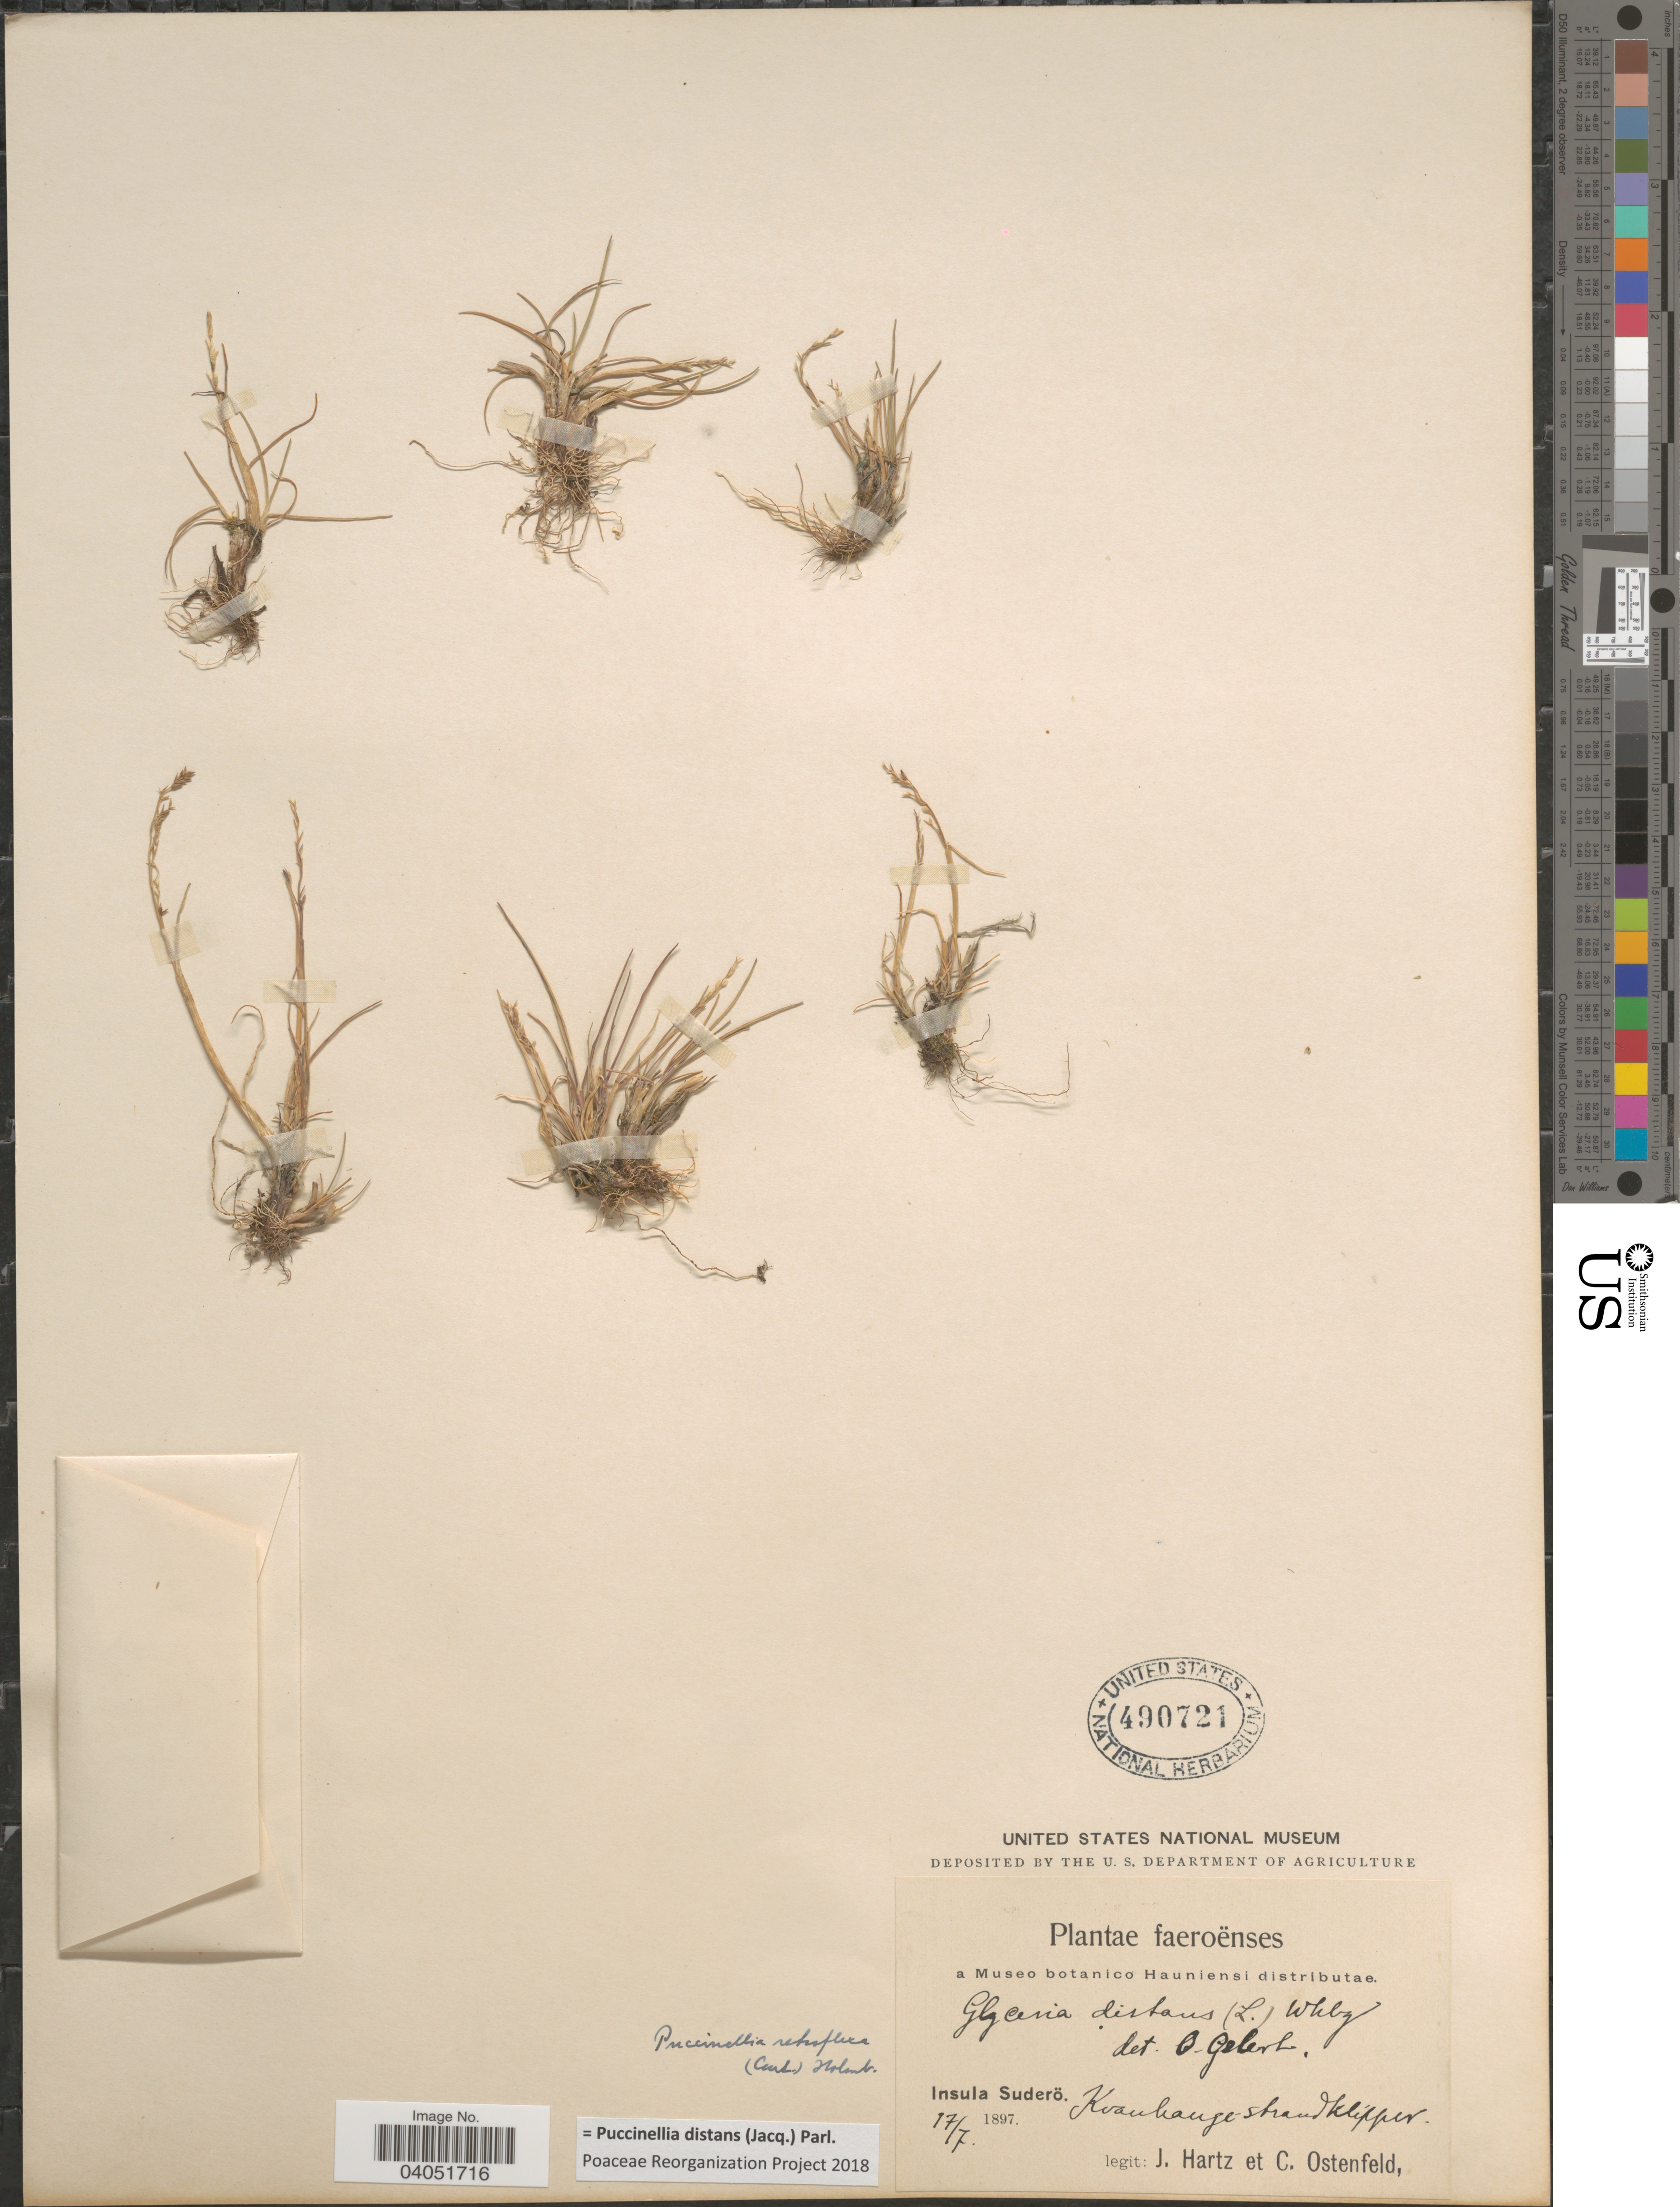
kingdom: Plantae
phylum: Tracheophyta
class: Liliopsida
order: Poales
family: Poaceae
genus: Puccinellia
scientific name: Puccinellia distans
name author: (Jacq.) Parl.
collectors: J. Hartz & C. Ostenfeld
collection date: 1897-07-17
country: Faroe Islands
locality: Faeroënses. Insula Suderö. Kvanhange-strand klipper.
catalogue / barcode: US 490721